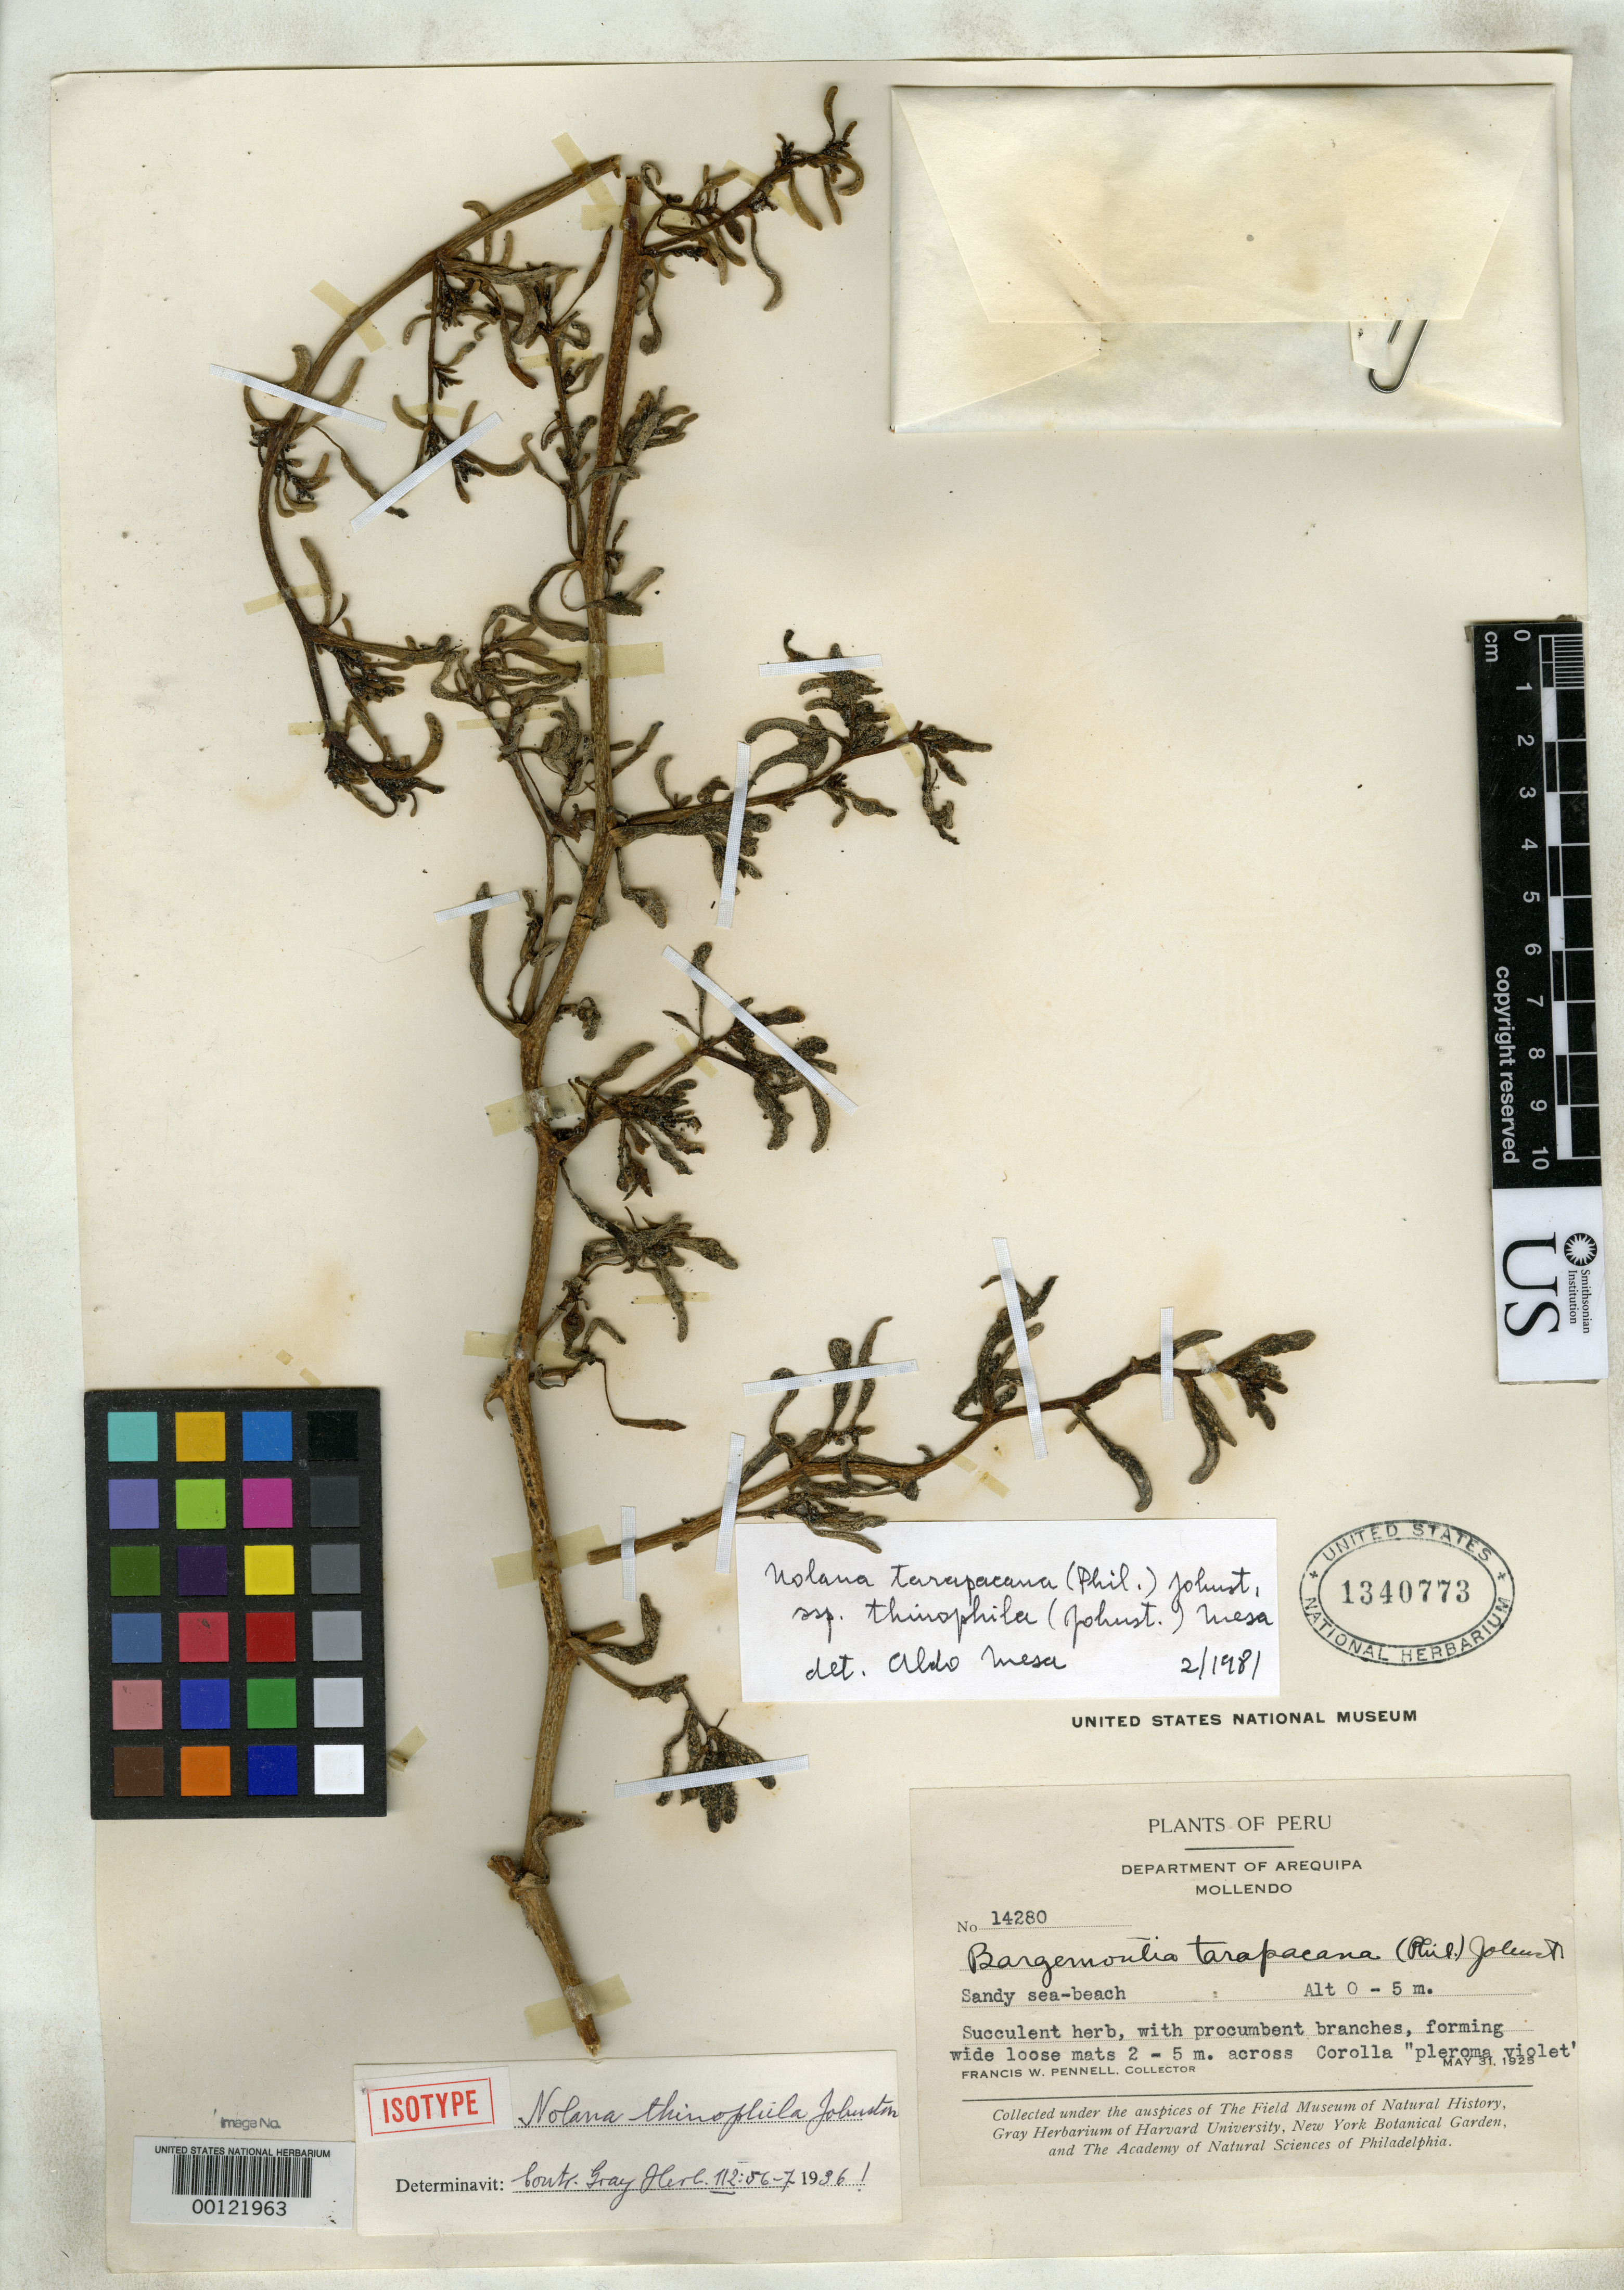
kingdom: Plantae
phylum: Tracheophyta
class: Magnoliopsida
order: Solanales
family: Solanaceae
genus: Nolana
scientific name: Nolana thinophila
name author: I.M. Johnst.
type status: Isotype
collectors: F. W. Pennell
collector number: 14280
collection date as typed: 31 May 1925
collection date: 1925-05-31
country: Peru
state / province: Arequipa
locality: Mollendo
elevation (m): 0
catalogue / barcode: US 1340773